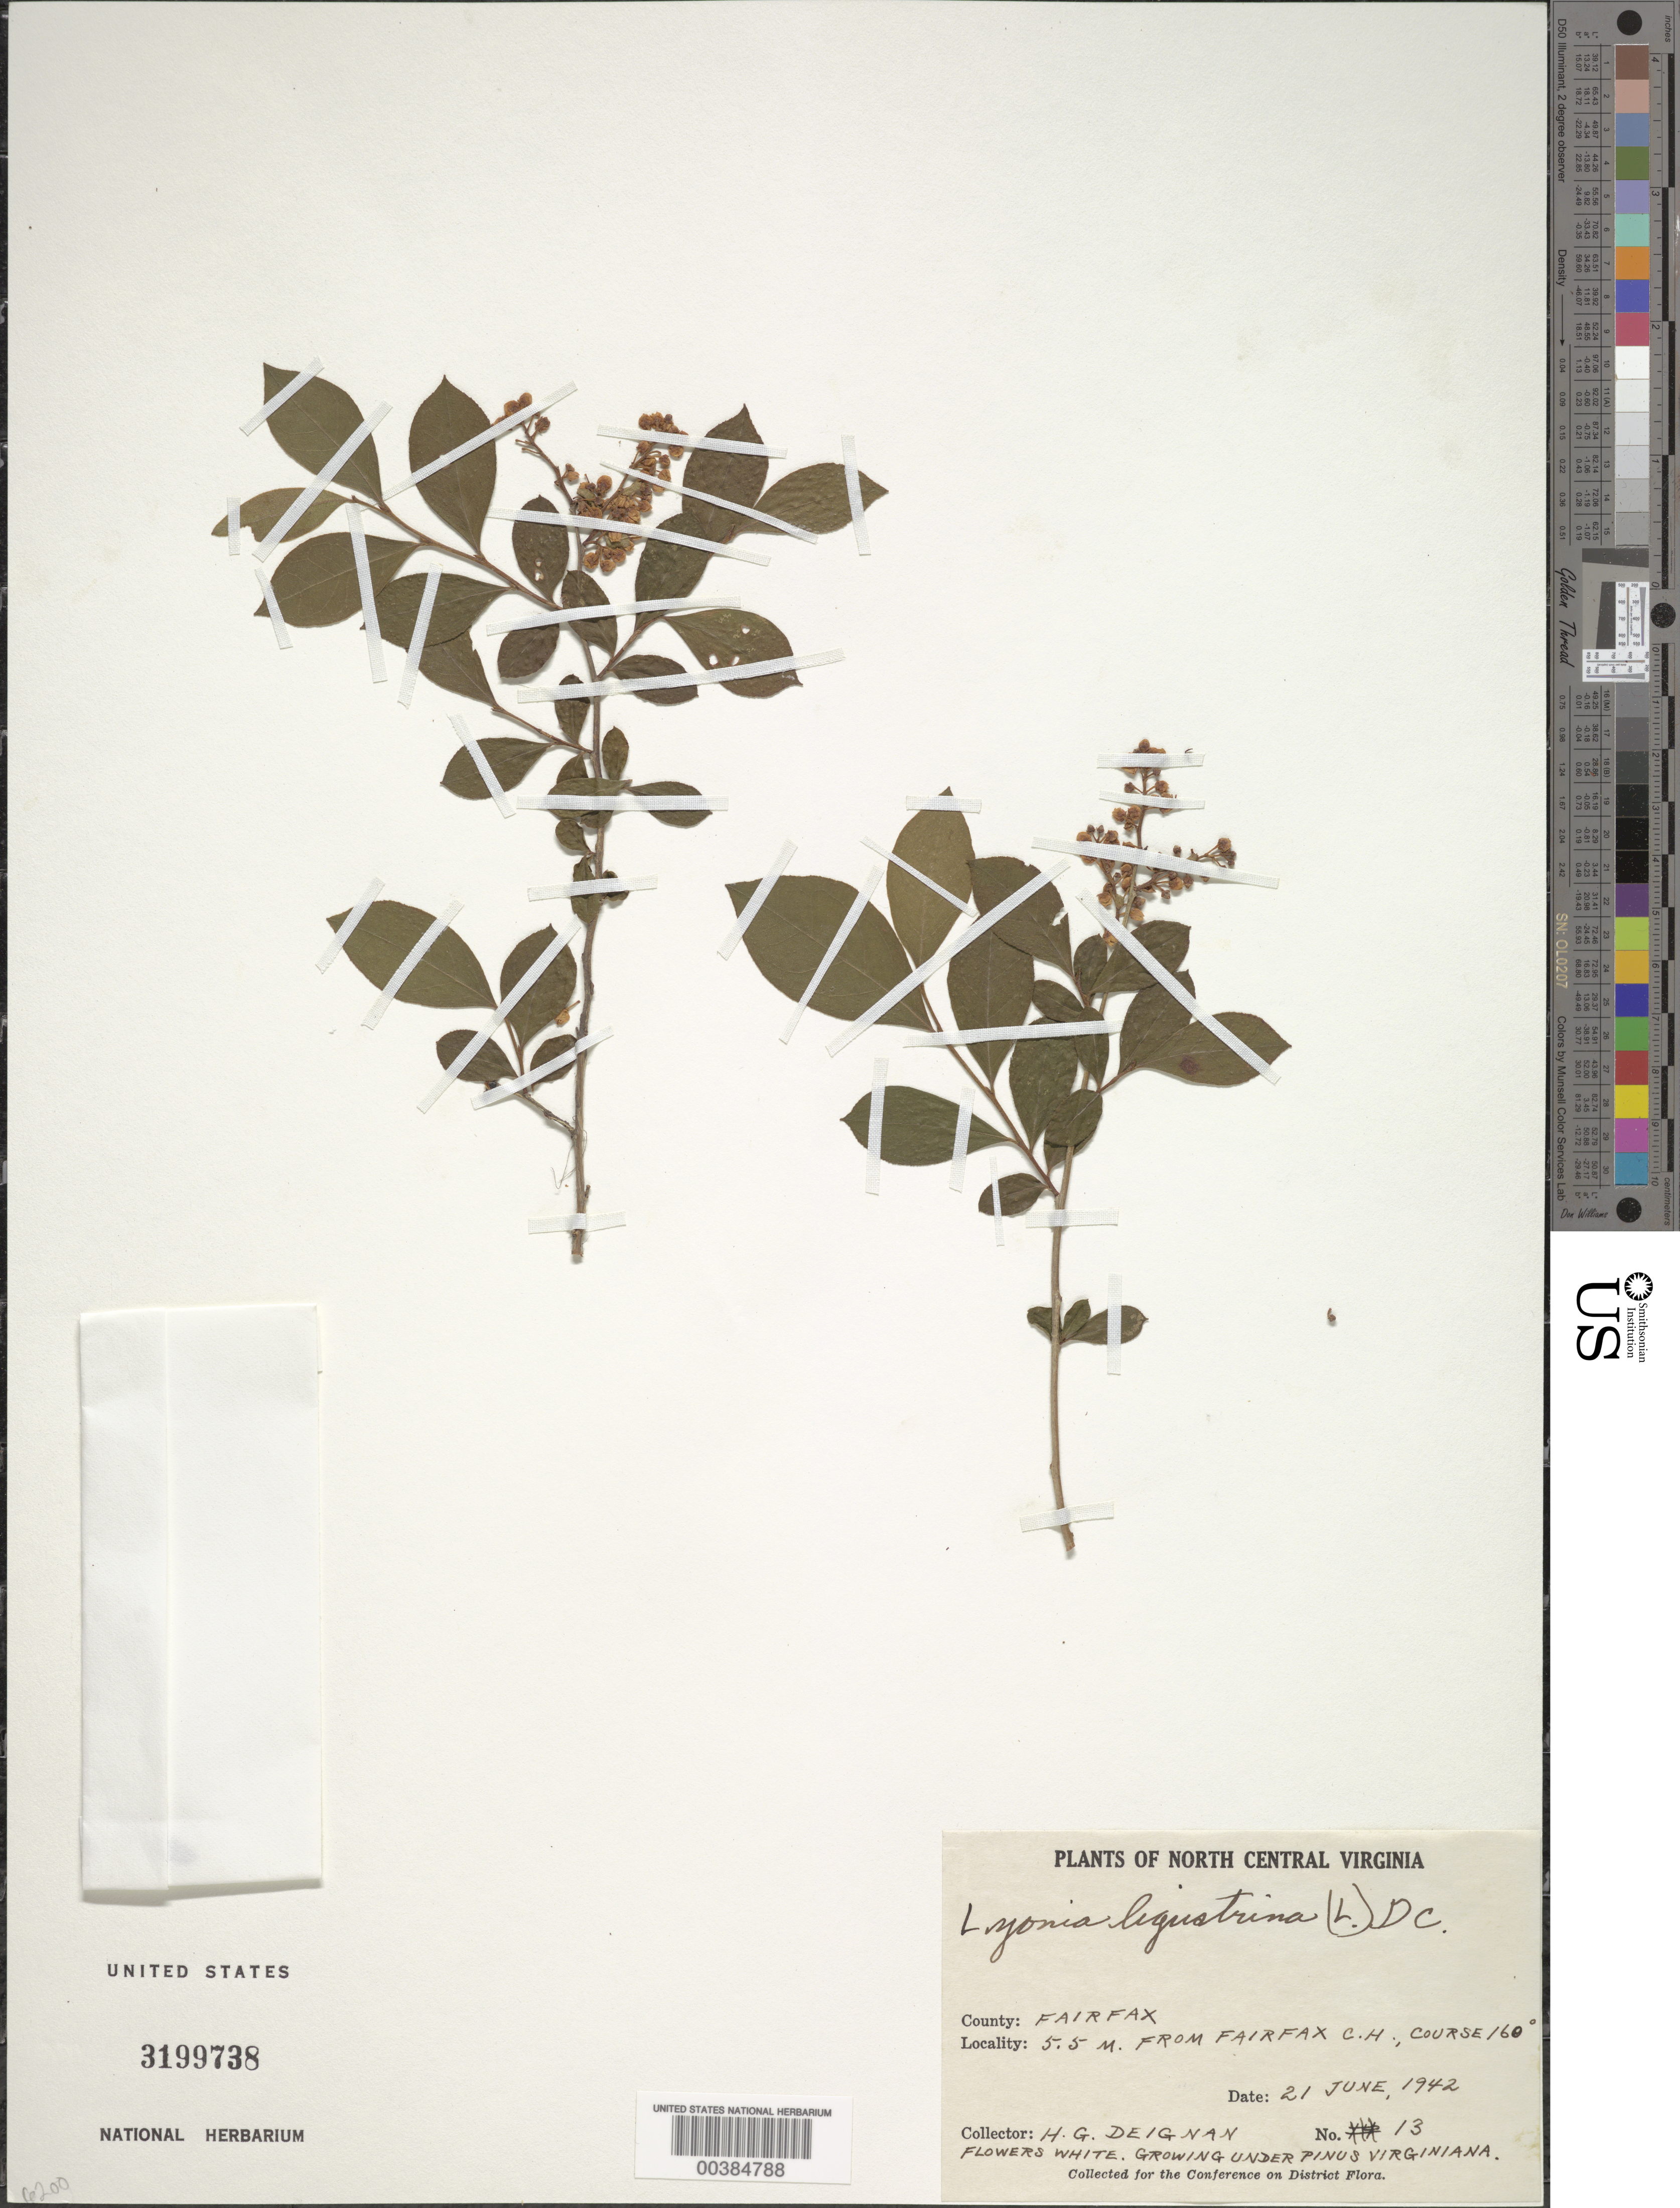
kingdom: Plantae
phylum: Tracheophyta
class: Magnoliopsida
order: Ericales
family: Ericaceae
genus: Lyonia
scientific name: Lyonia ligustrina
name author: (L.) DC.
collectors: H. Deignan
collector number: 13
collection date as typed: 21 Jun 1942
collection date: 1942-06-21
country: United States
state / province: Virginia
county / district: Fairfax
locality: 5.5 M from Fairfax County Court House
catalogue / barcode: US 3199738